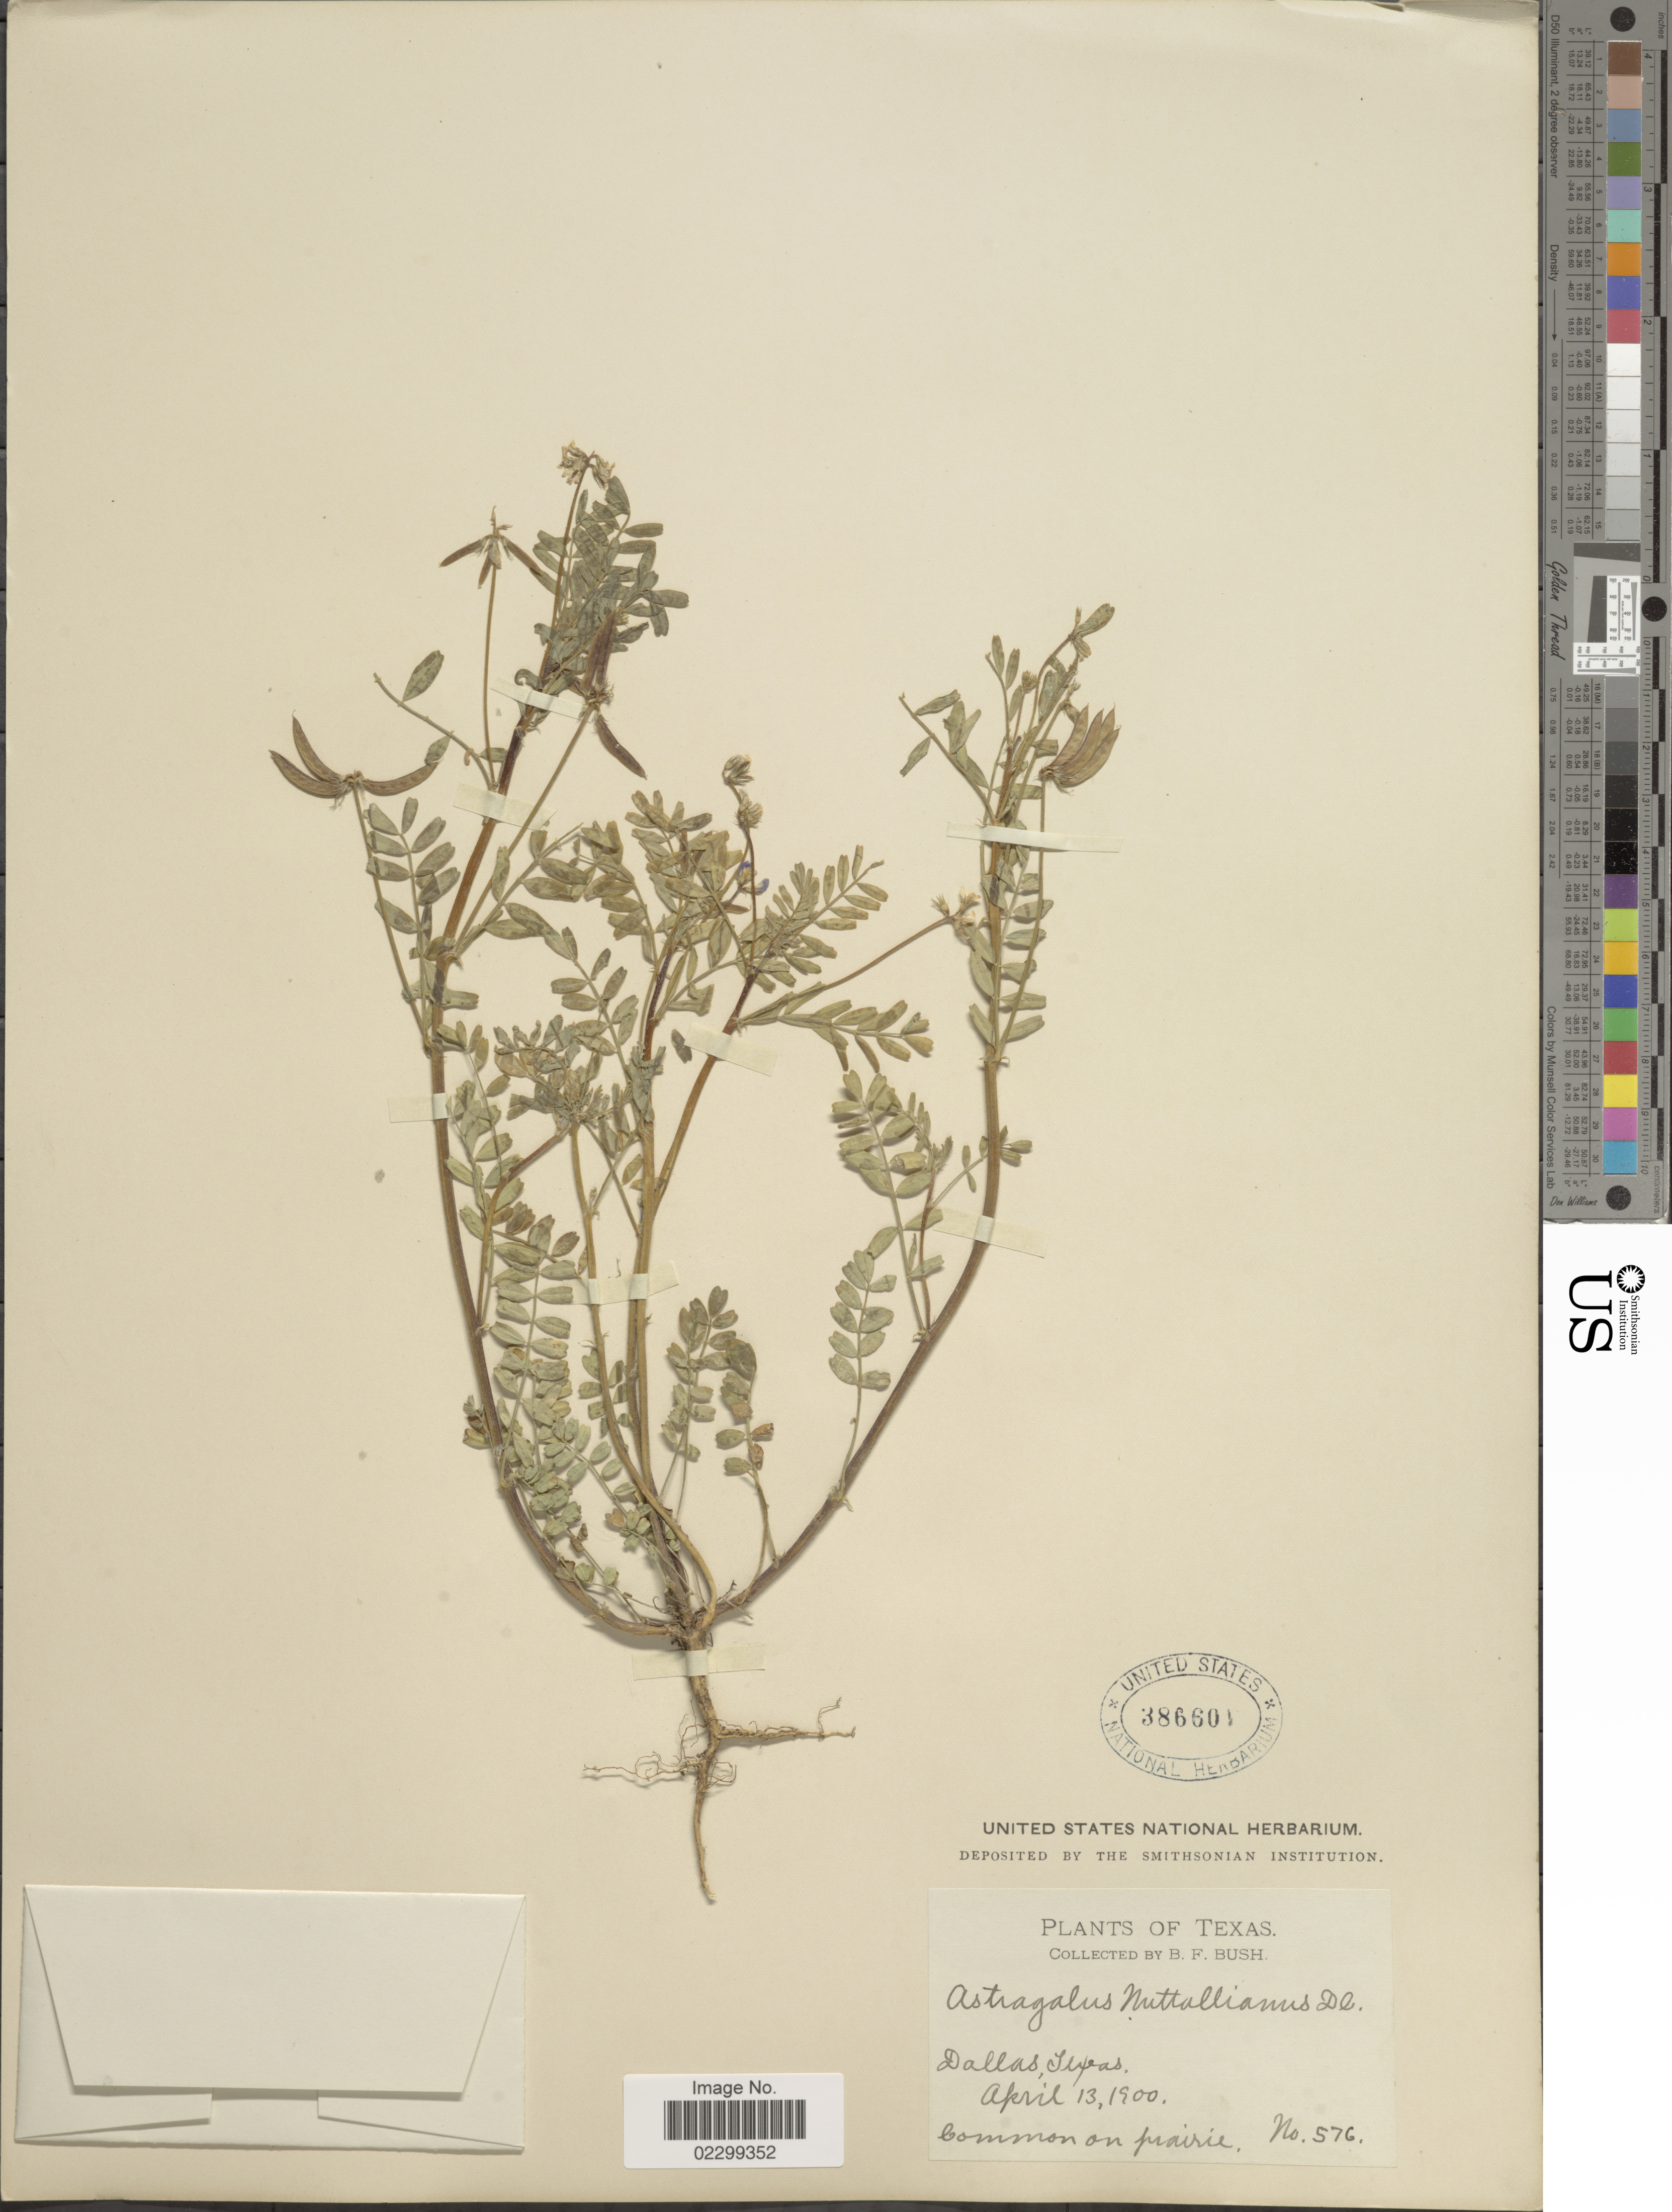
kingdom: Plantae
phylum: Tracheophyta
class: Magnoliopsida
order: Fabales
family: Fabaceae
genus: Astragalus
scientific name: Astragalus austrinus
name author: (Small) O.E. Schulz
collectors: B. F. Bush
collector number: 576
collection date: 1900-04-13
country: United States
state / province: Texas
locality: Dallas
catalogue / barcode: US 386601